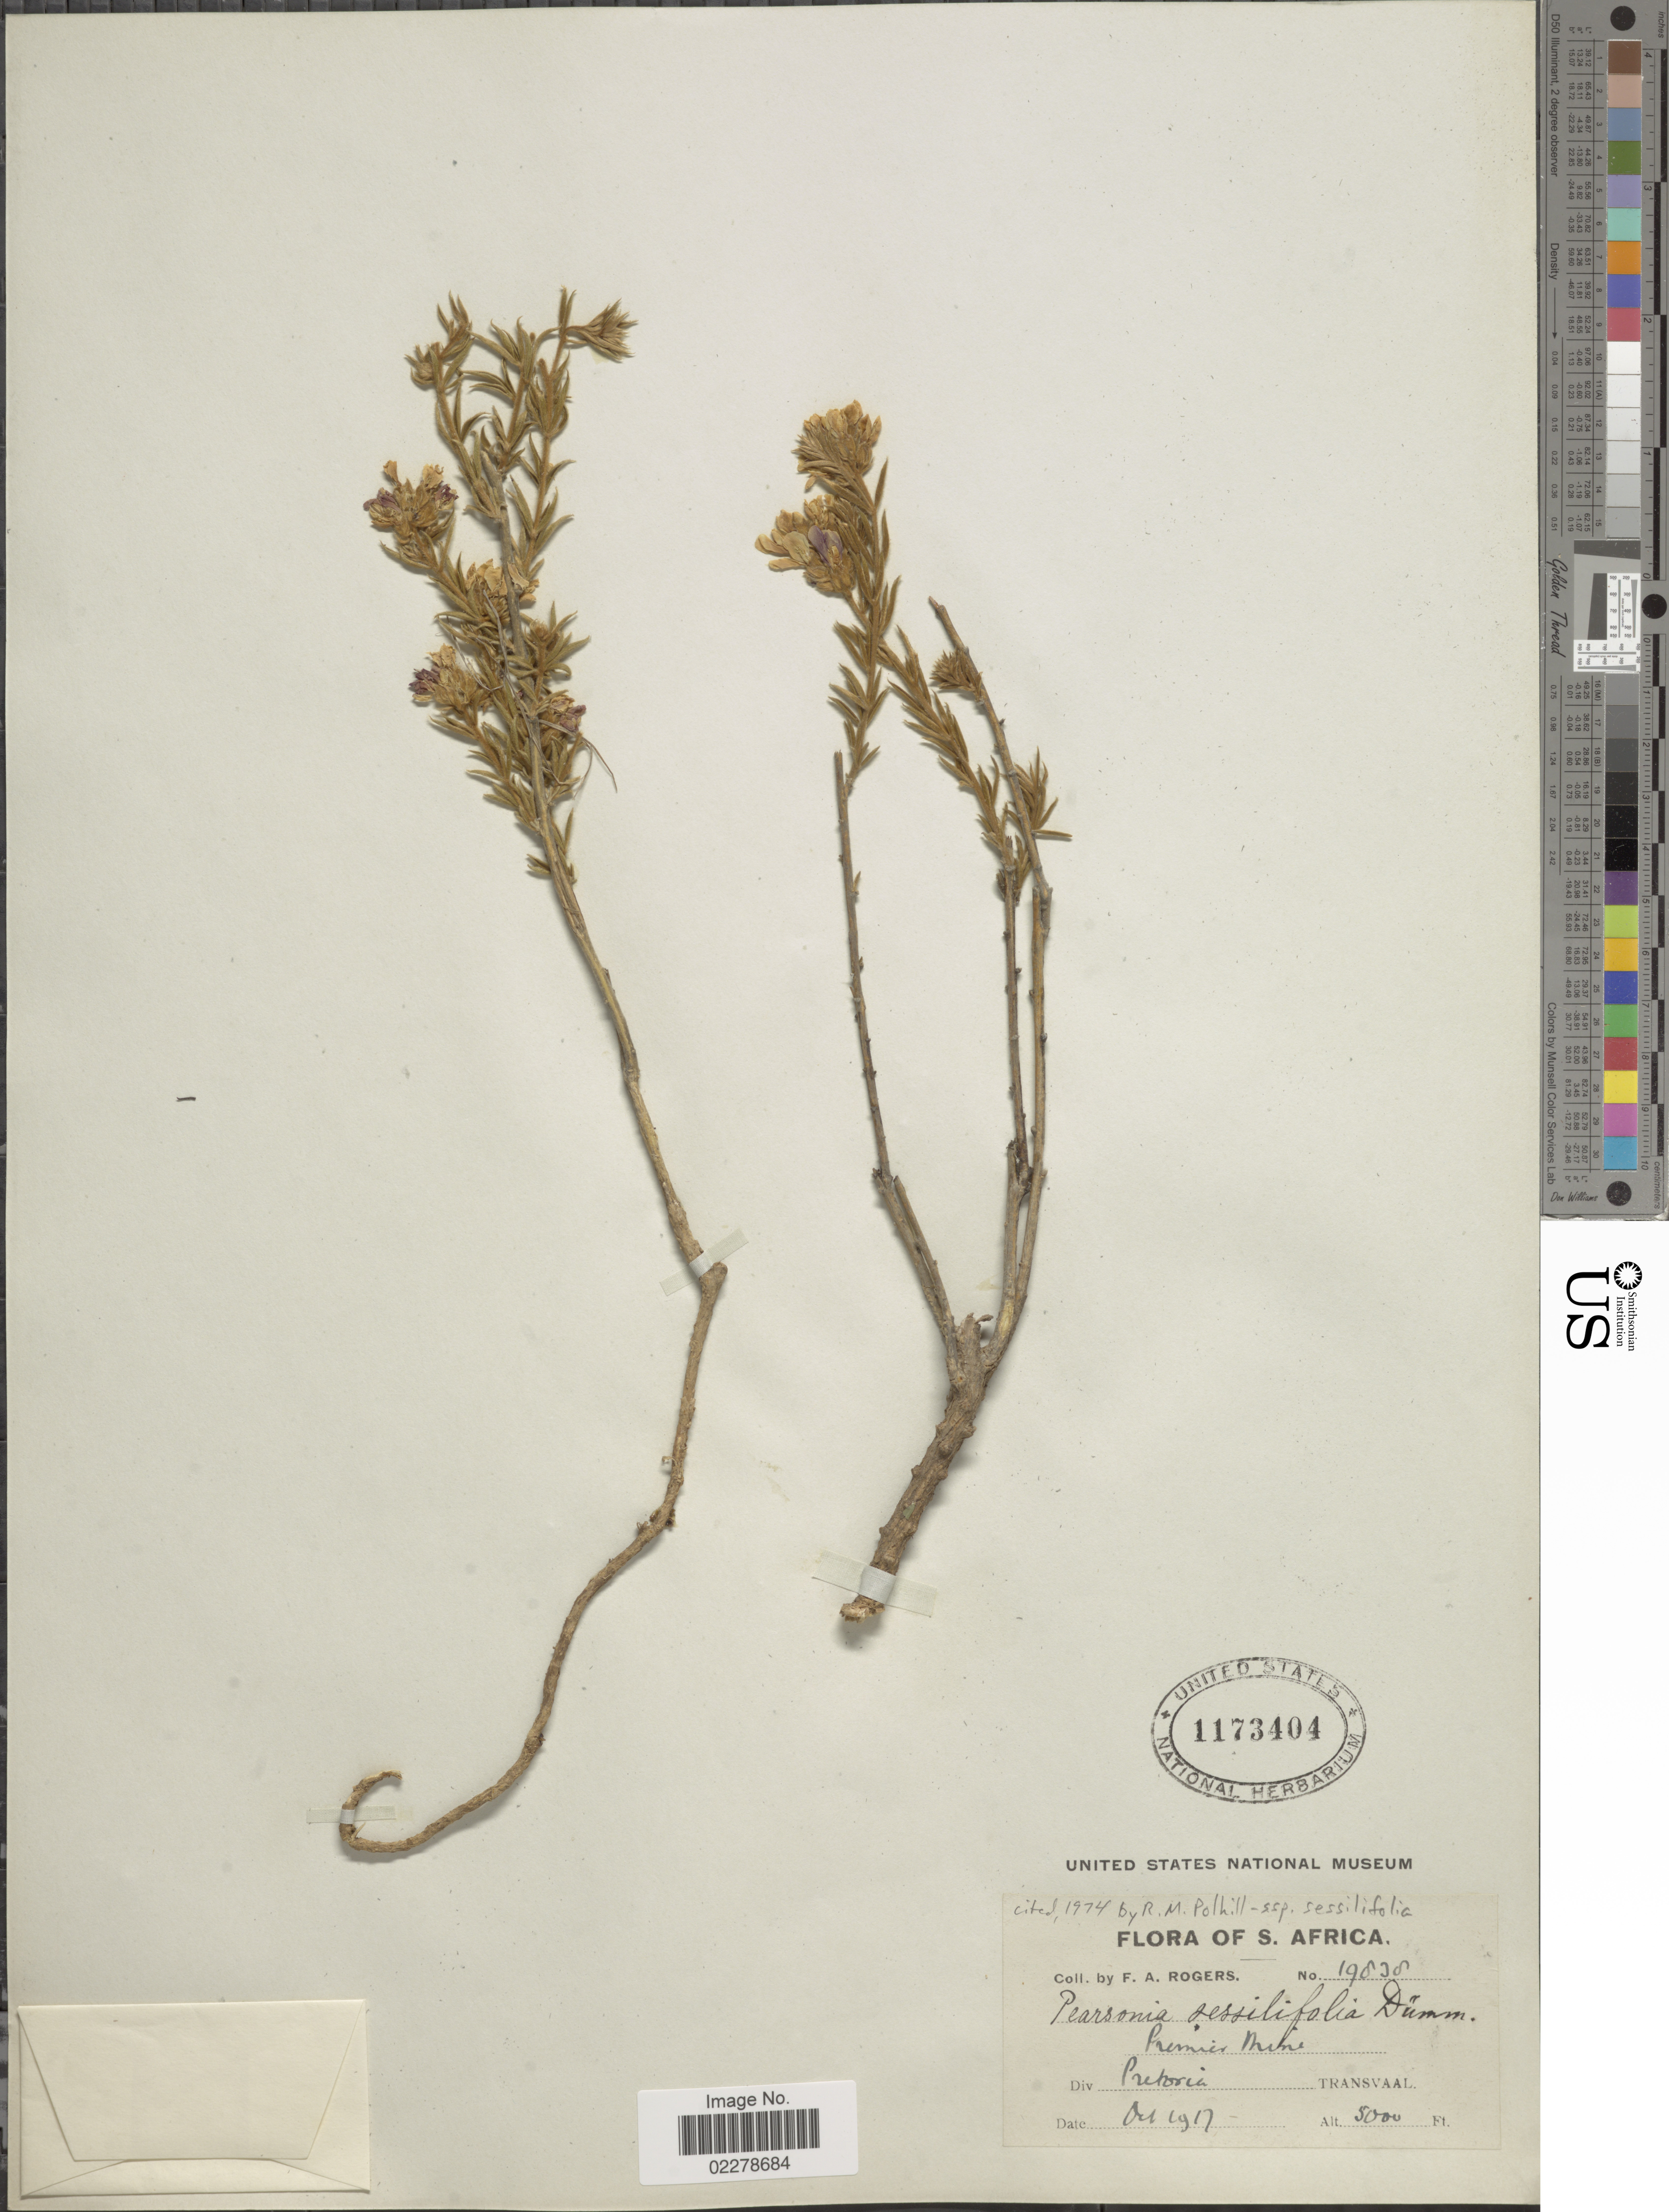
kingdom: Plantae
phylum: Tracheophyta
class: Magnoliopsida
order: Fabales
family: Fabaceae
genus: Pearsonia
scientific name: Pearsonia sessilifolia subsp. sessilifolia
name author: (Harv.) Dümmer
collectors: F. A. Rogers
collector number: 19838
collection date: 1917-10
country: South Africa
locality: Pretoria. Transvaal. S. Africa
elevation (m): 1524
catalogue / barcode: US 1173404